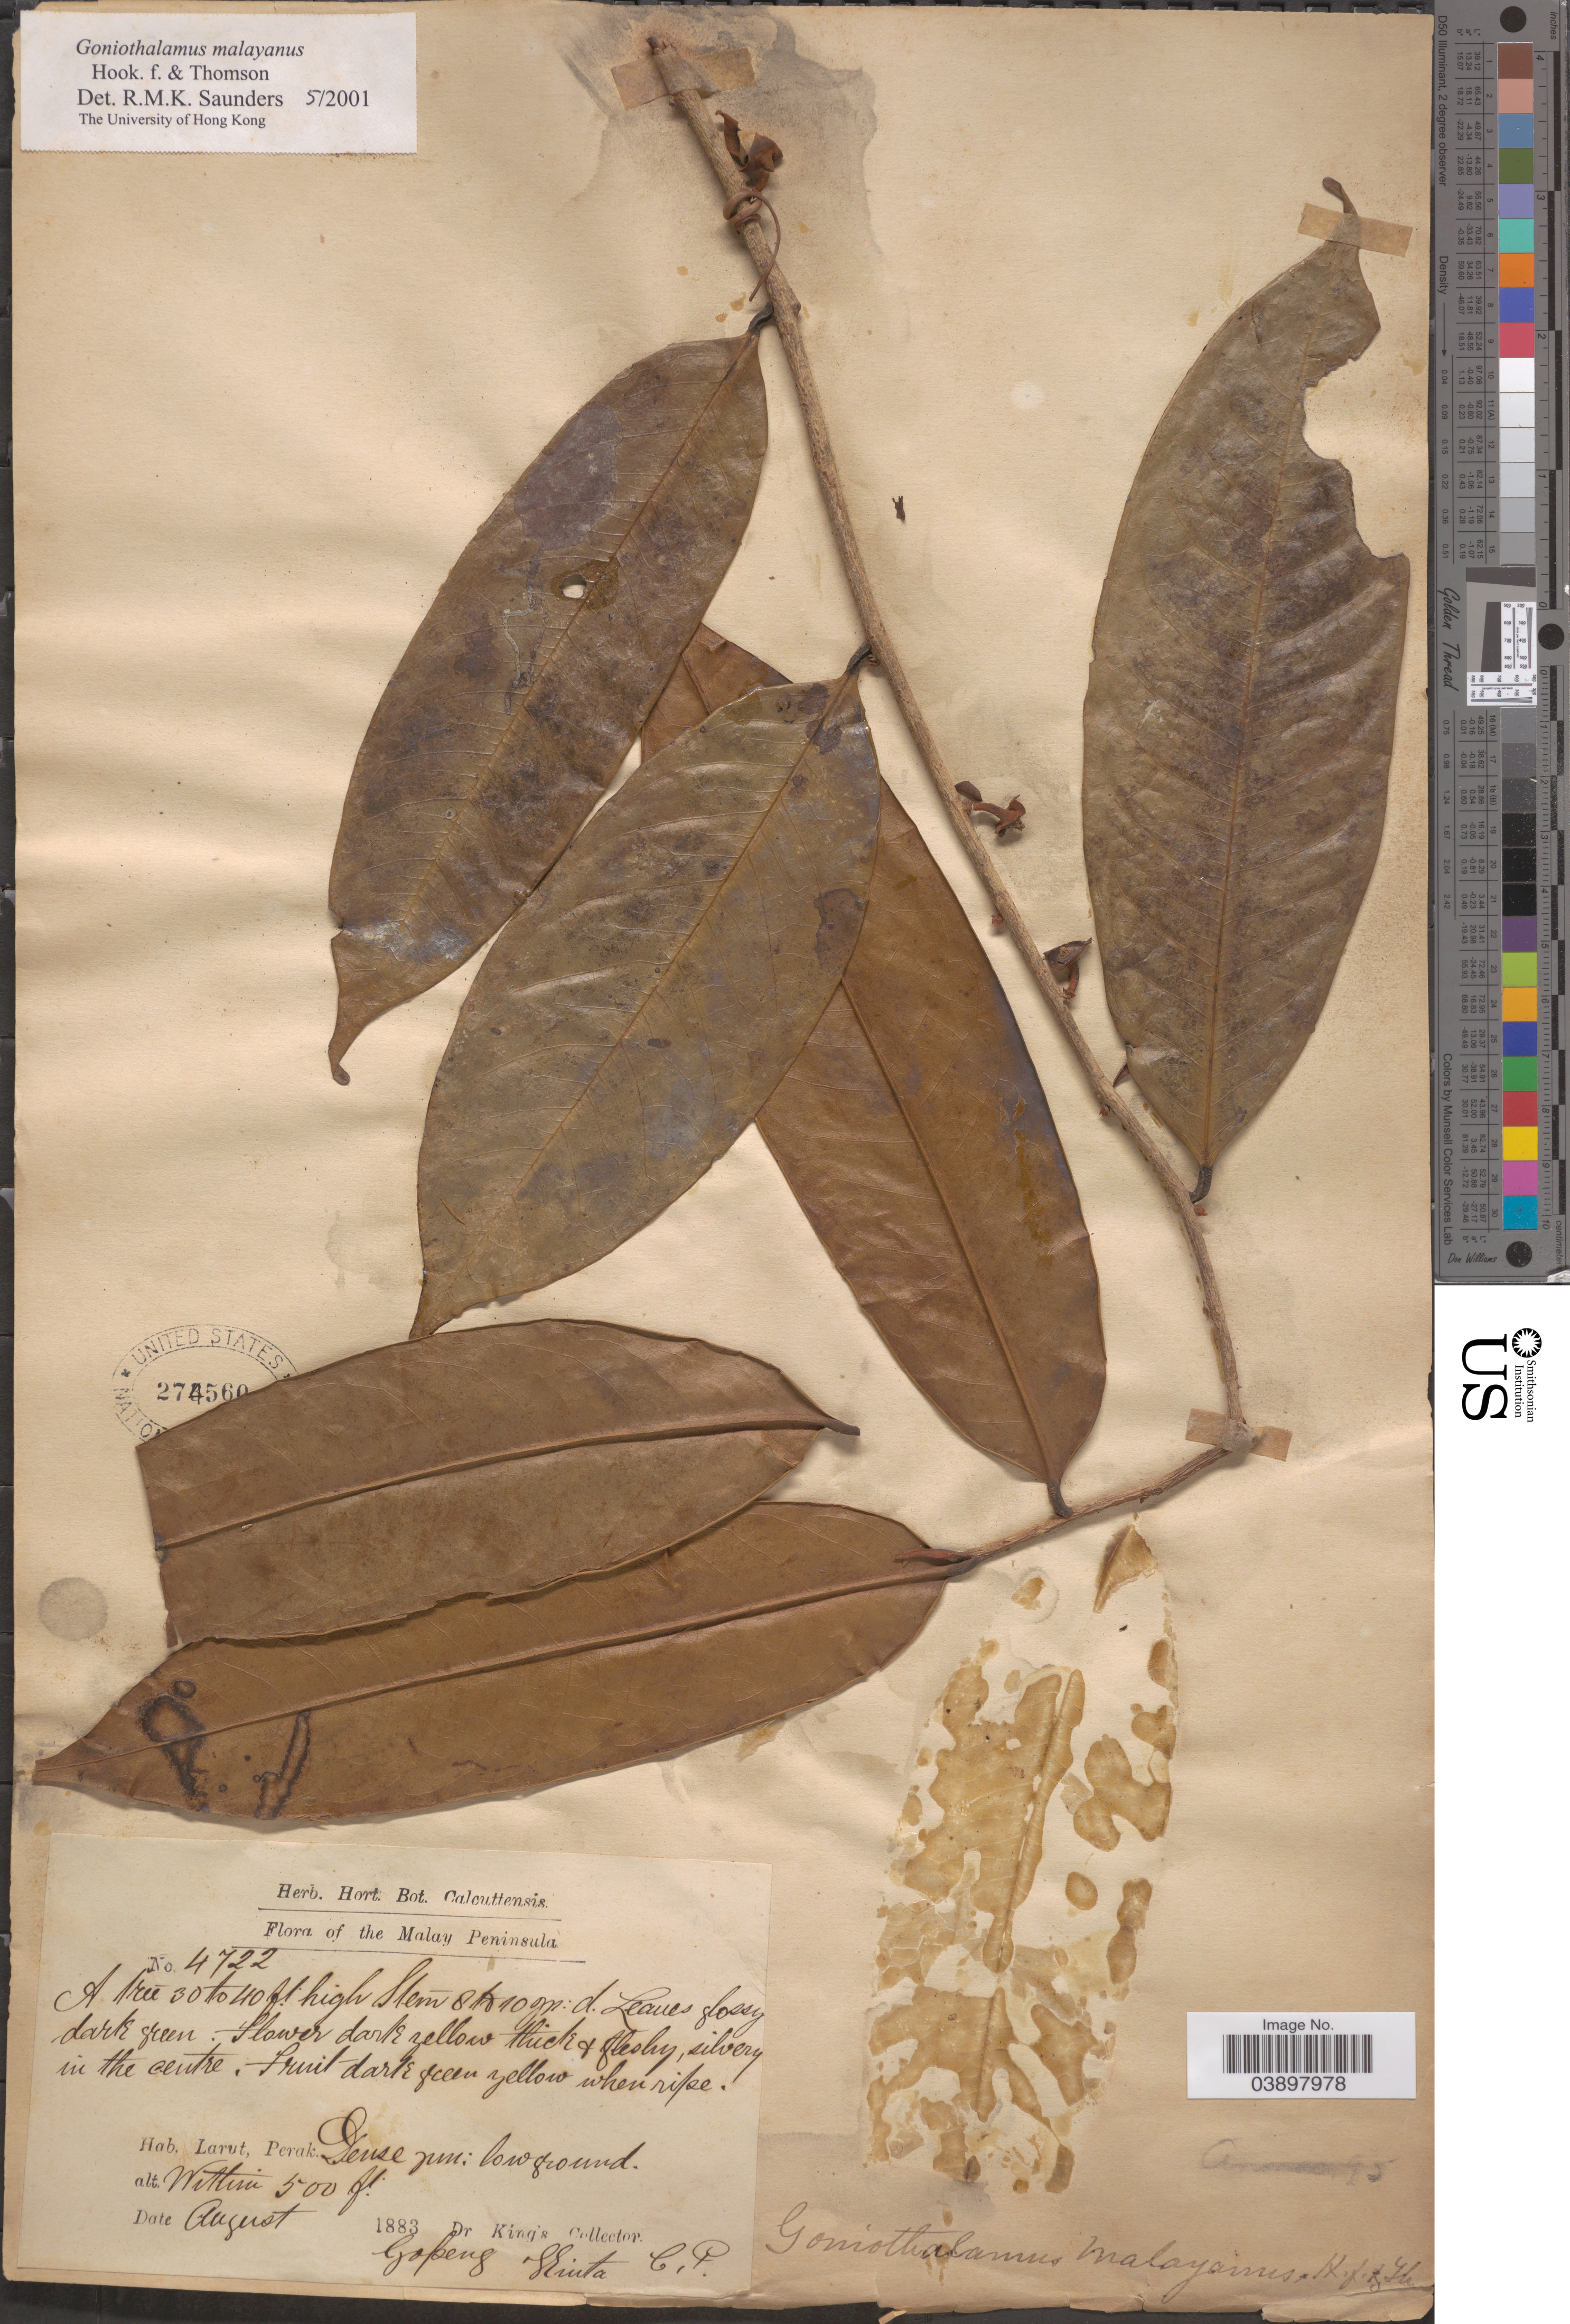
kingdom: Plantae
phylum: Tracheophyta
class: Magnoliopsida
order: Magnoliales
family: Annonaceae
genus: Goniothalamus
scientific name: Goniothalamus malayanus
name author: Hook. f. & Thomson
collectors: Dr. King's collector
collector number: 4722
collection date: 1883-08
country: Malaysia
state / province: Perak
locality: The Malay Peninsula. Larut, Perak. Dense jun.: low ground Gopeng Srinta C.P.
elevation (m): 152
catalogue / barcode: US 274560